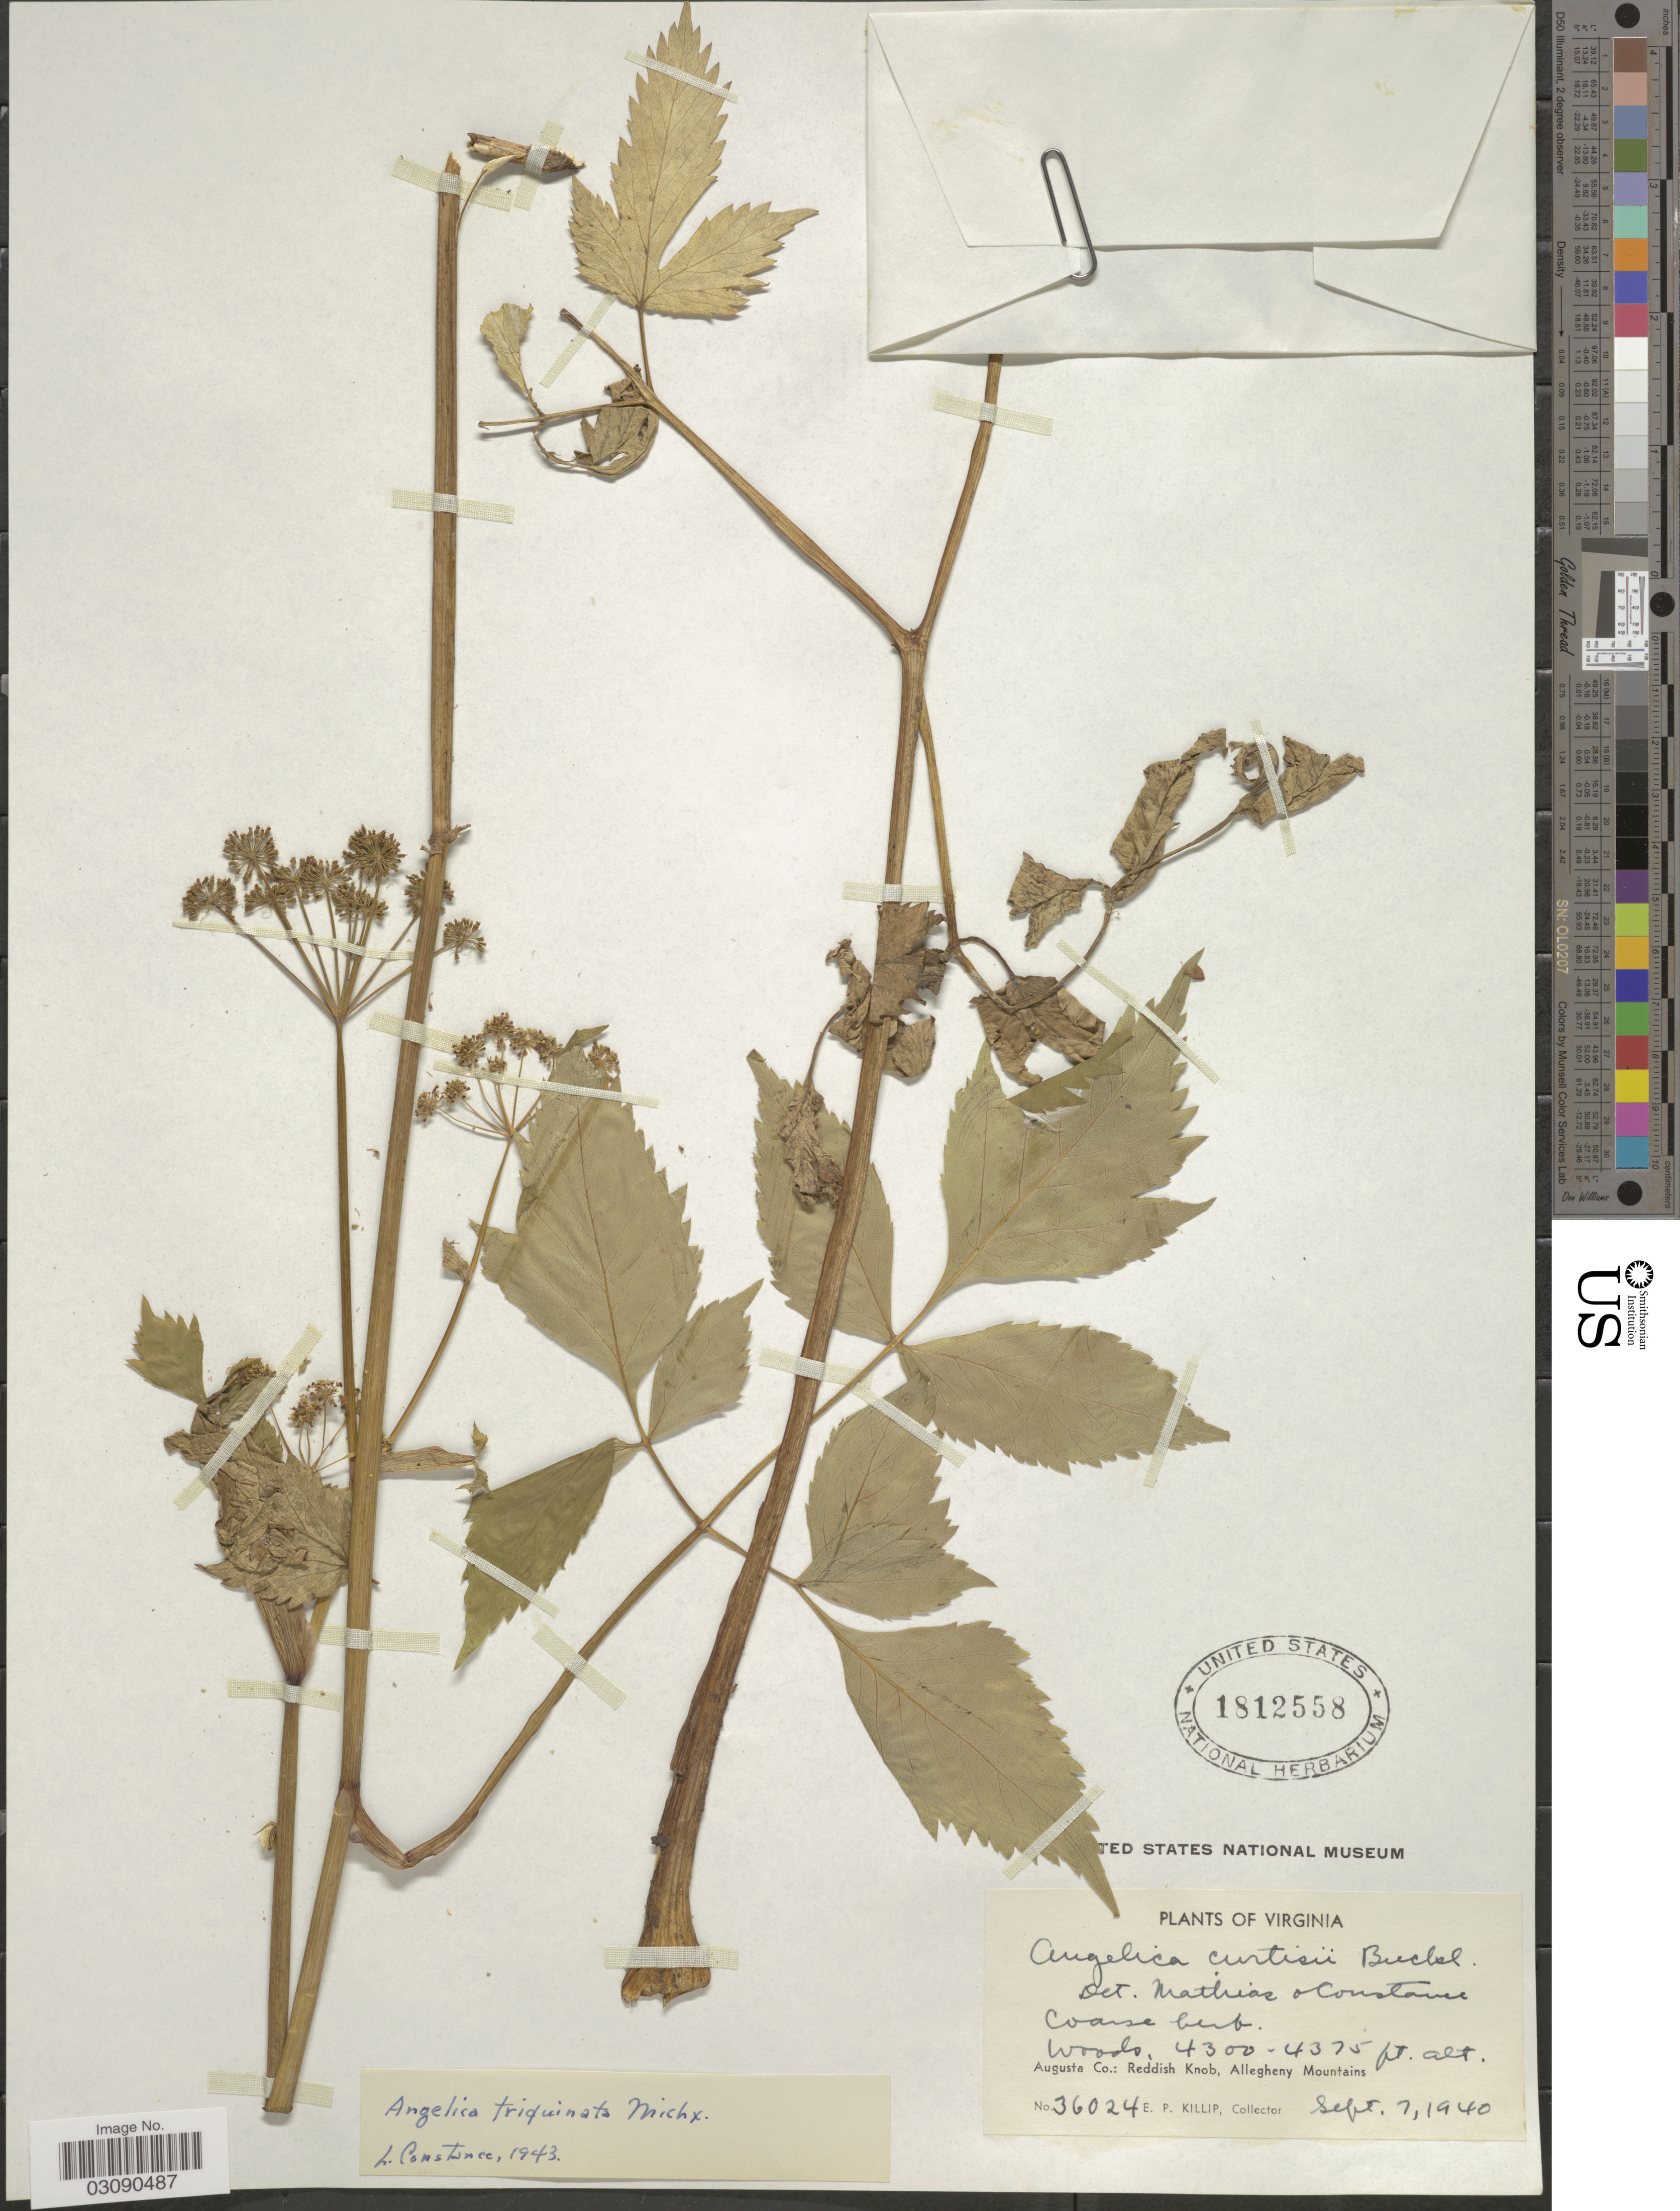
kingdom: Plantae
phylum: Tracheophyta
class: Magnoliopsida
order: Apiales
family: Apiaceae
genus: Angelica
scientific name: Angelica triquinata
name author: Michx.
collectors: E. P. Killip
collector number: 36024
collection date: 1940-09-07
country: United States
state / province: Virginia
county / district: Augusta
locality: Augusta Co.: Reddish Knob, Allegheny Mountains.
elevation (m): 1311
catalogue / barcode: US 1812558